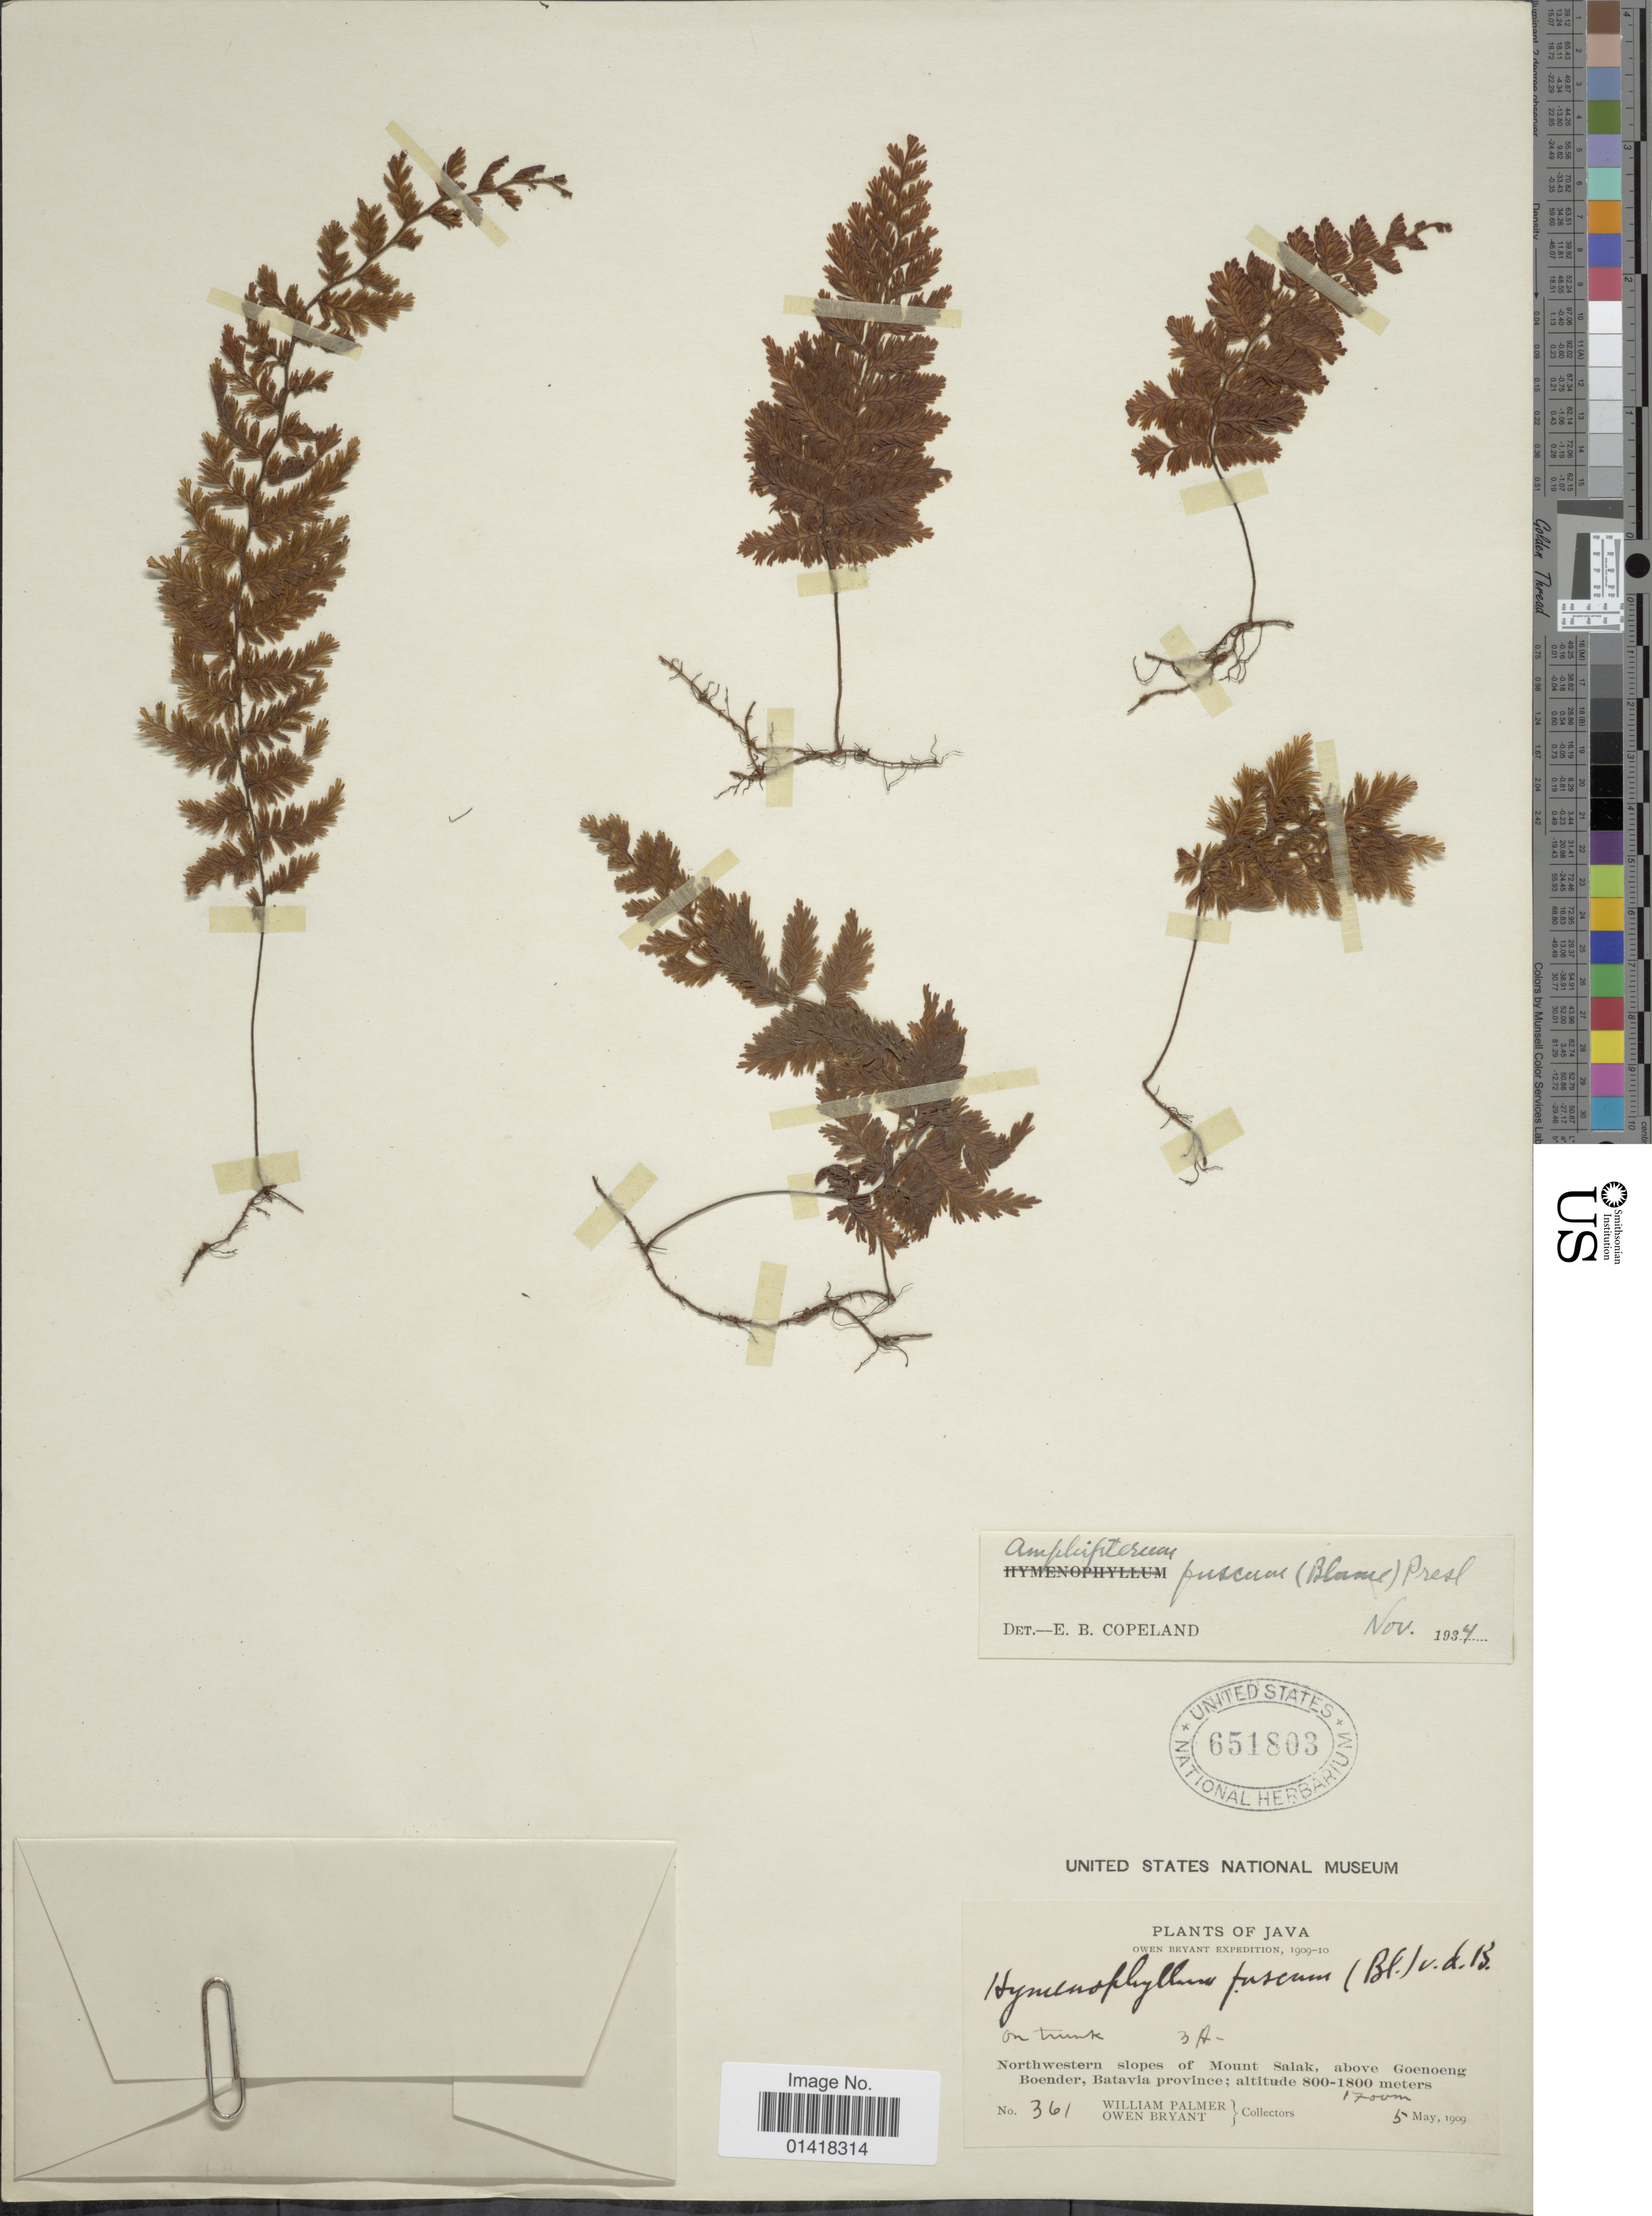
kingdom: Plantae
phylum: Tracheophyta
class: Polypodiopsida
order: Hymenophyllales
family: Hymenophyllaceae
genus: Hymenophyllum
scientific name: Hymenophyllum fuscum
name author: (Blume) Bosch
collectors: W. Palmer & O. Bryant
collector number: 361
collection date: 1909-05-05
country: Indonesia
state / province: Java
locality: Northwestern slopes of Mount salak, above Goenoeng Boender, Batavia province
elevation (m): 1700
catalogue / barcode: US 651803